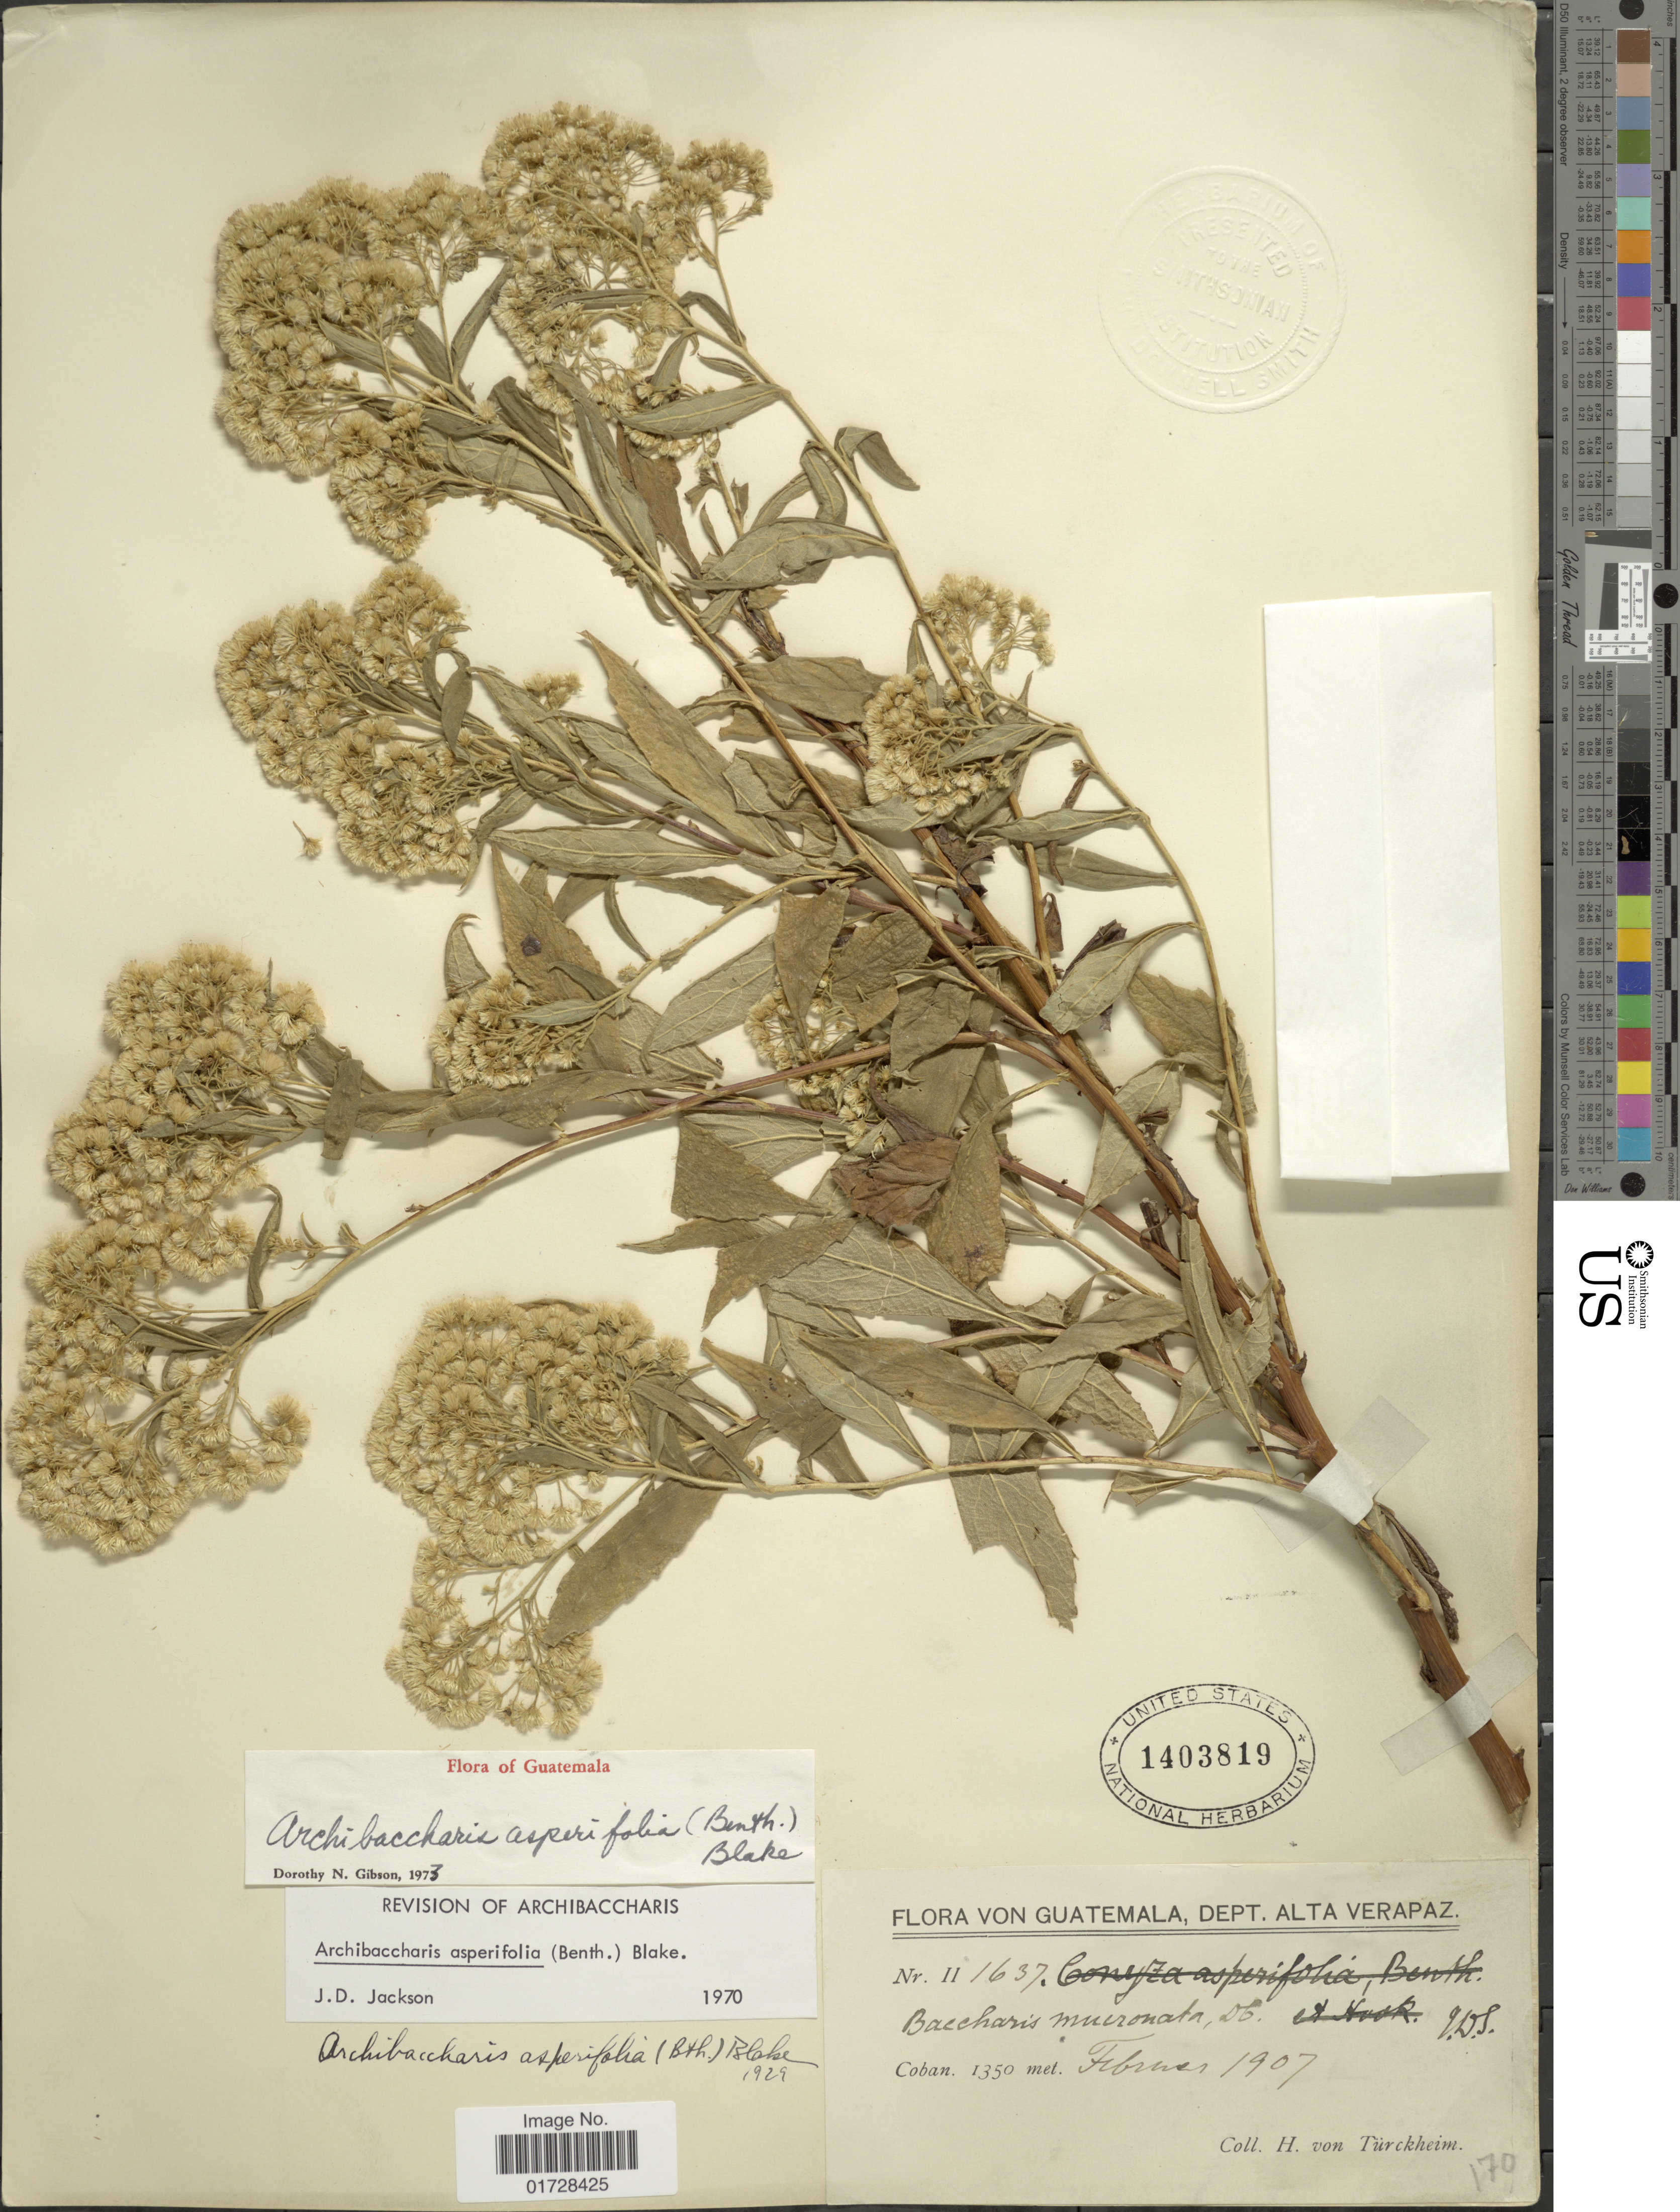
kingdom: Plantae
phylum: Tracheophyta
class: Magnoliopsida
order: Asterales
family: Asteraceae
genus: Archibaccharis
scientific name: Archibaccharis asperifolia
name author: (Benth.) S.F. Blake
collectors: H. von Türckheim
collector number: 2/1637*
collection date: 1907-02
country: Guatemala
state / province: Alta Verapaz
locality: Coban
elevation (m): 1350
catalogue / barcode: US 1403819